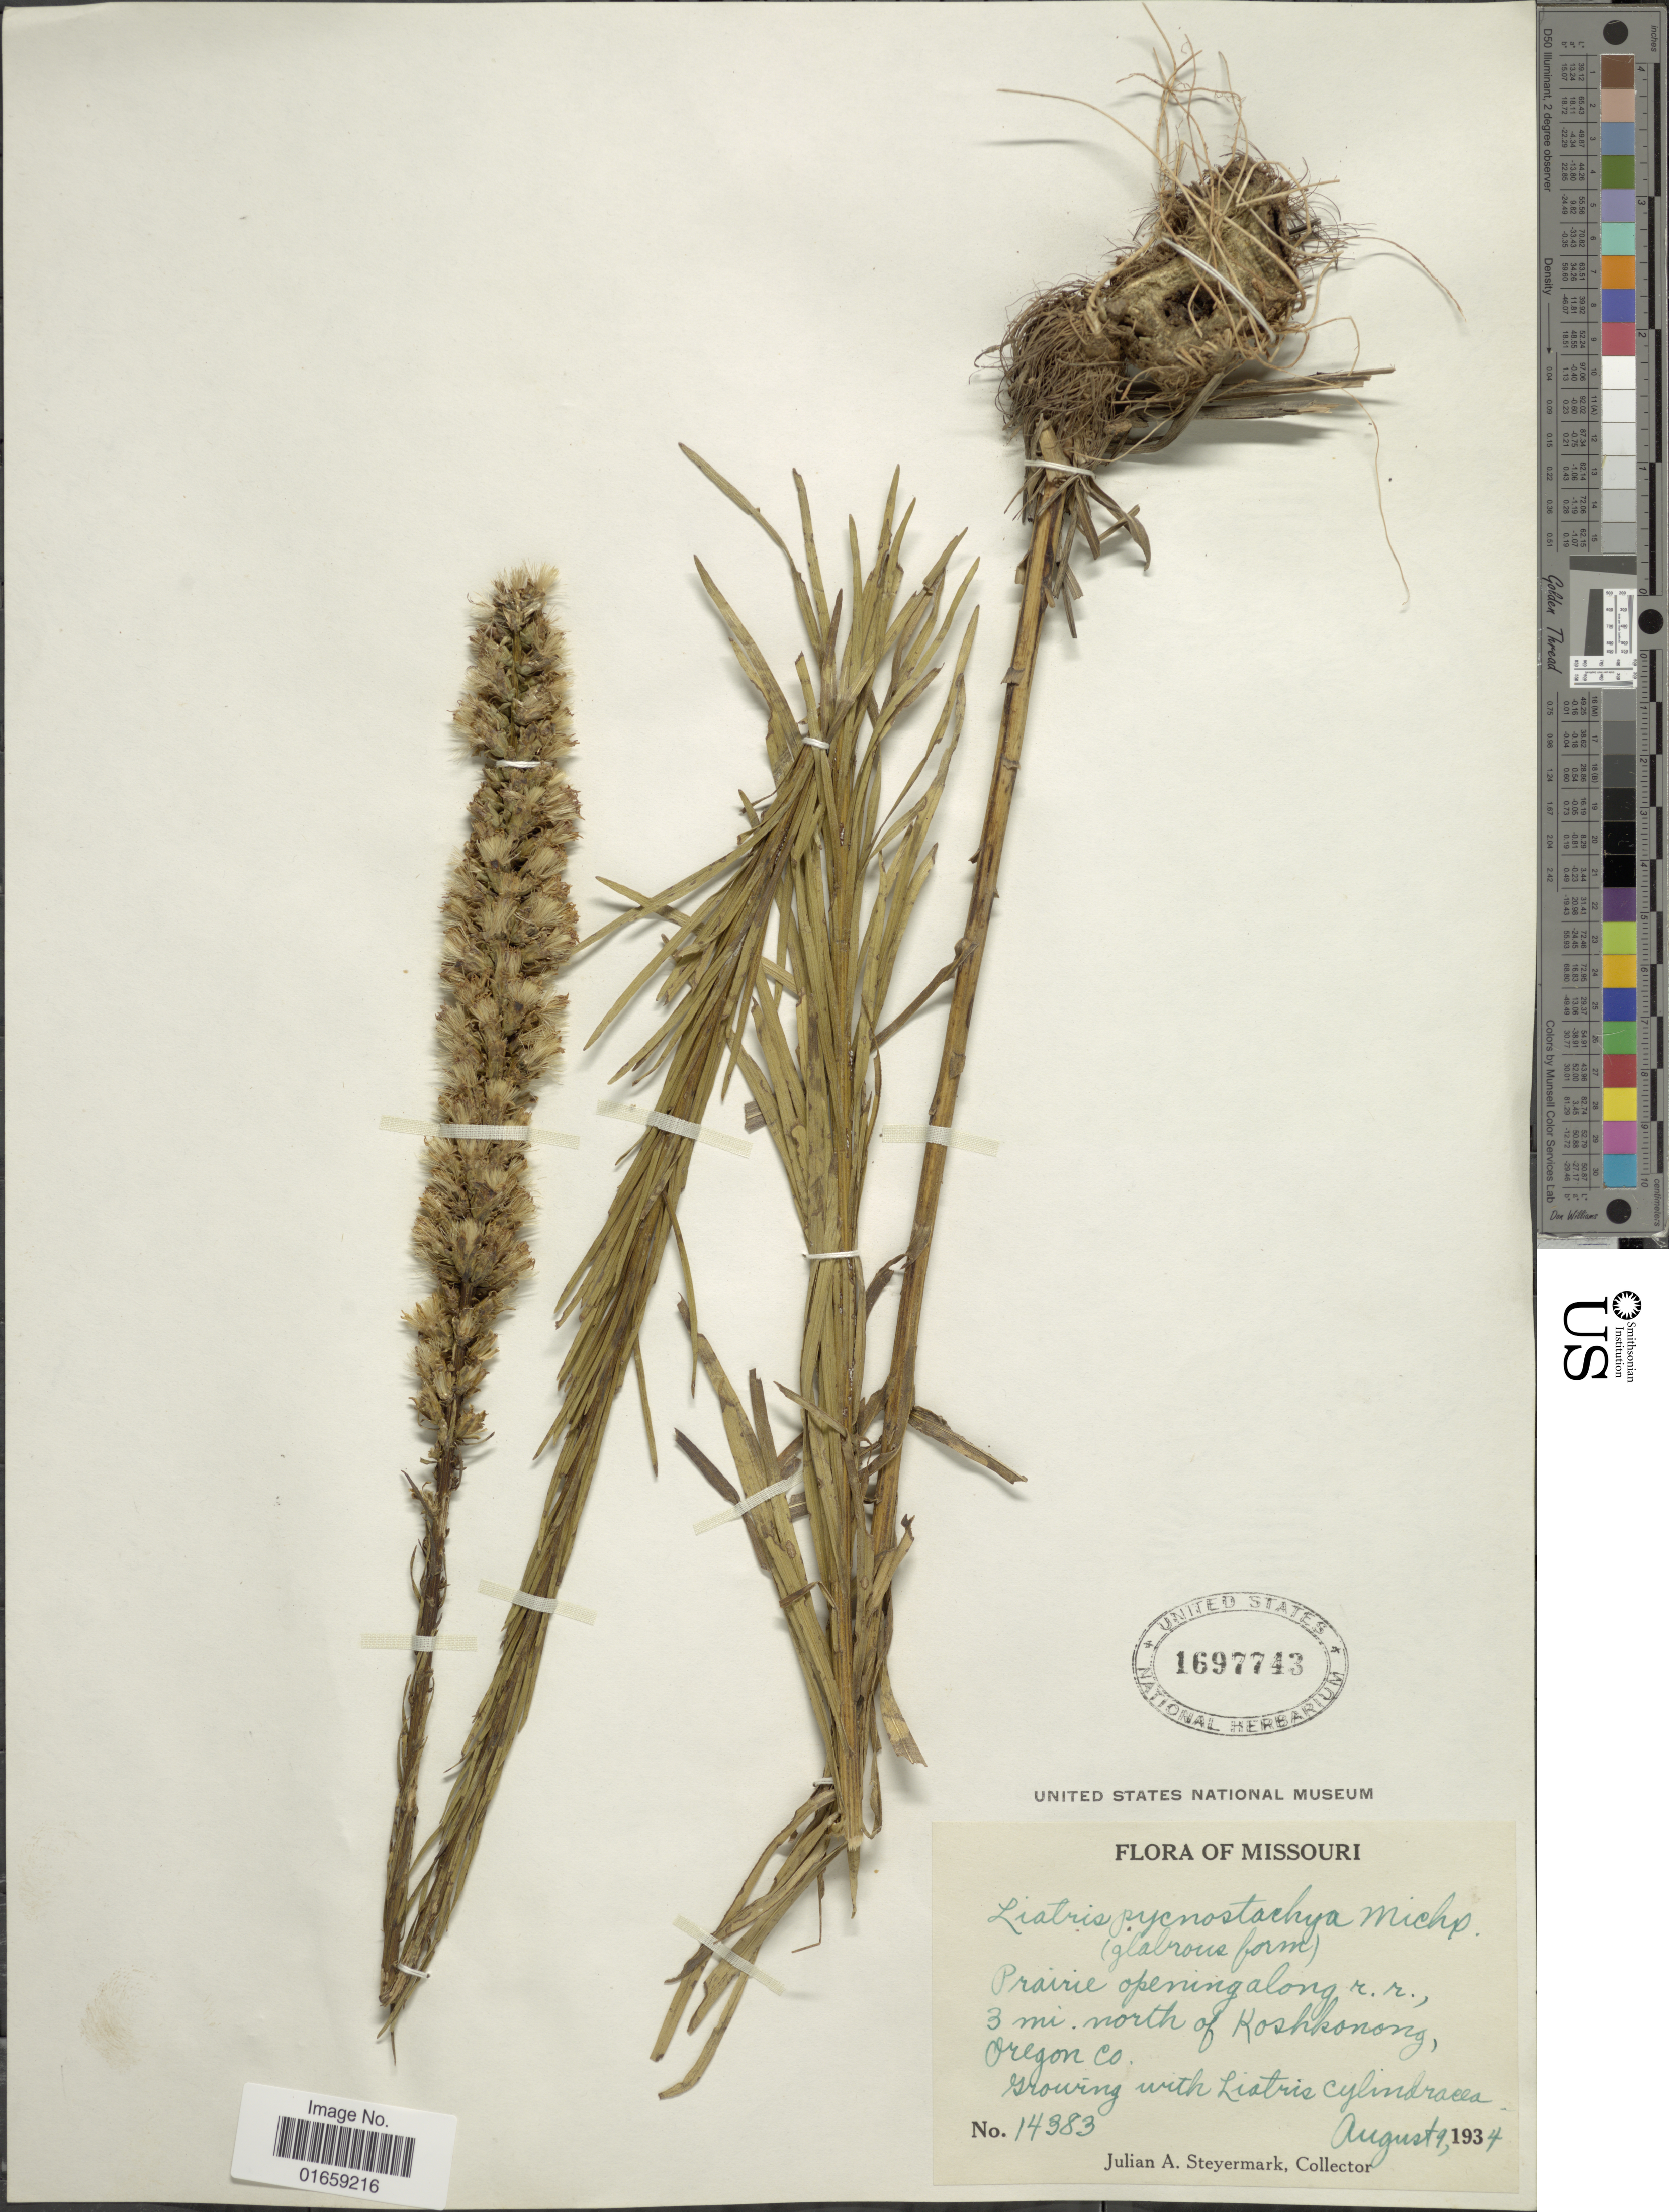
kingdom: Plantae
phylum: Tracheophyta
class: Magnoliopsida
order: Asterales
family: Asteraceae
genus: Liatris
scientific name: Liatris pycnostachya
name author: Michx.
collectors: J. Steyermark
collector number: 14383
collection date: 1934-08-09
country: United States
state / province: Missouri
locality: Prairie along r. r., 3 mi. north of Koshkonony, Oregon Co.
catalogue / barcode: US 1697743